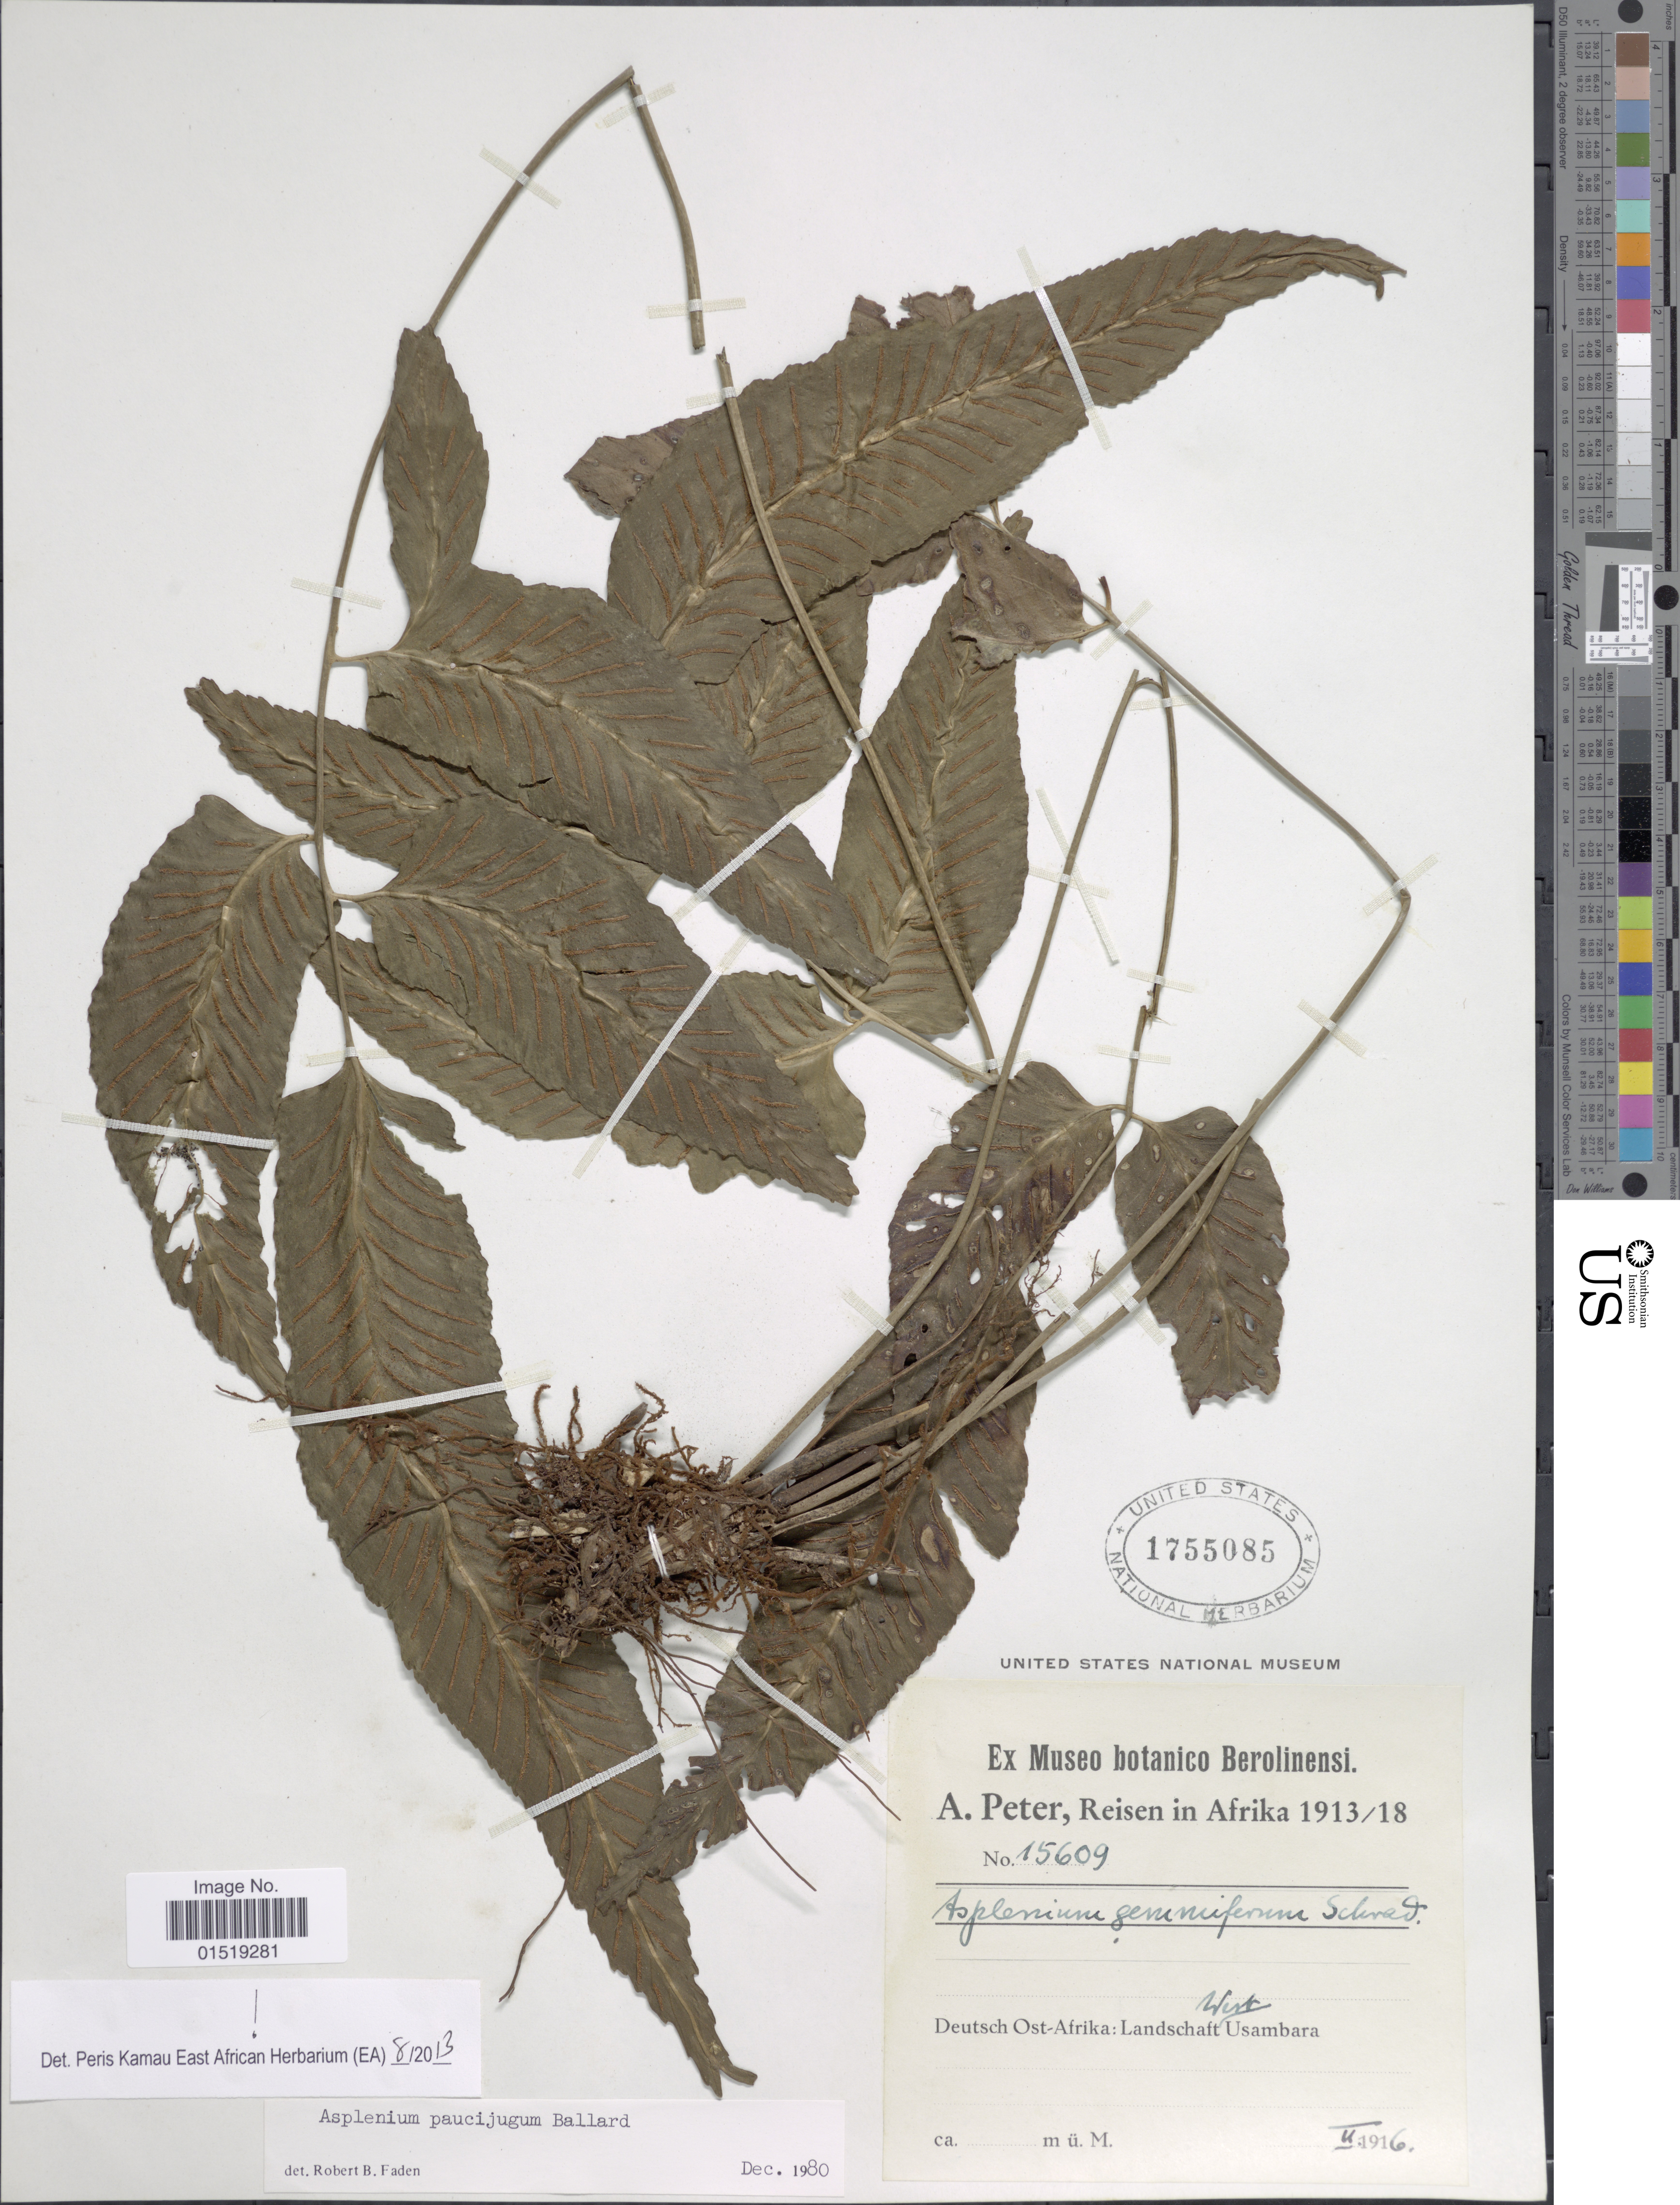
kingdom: Plantae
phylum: Tracheophyta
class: Polypodiopsida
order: Polypodiales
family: Aspleniaceae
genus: Asplenium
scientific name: Asplenium paucijugum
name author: Ballard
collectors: A. Peter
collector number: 15609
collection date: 1916-02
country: Tanzania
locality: Deutsch Ost-Afrika: Landschaft West Usambara.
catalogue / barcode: US 1755085